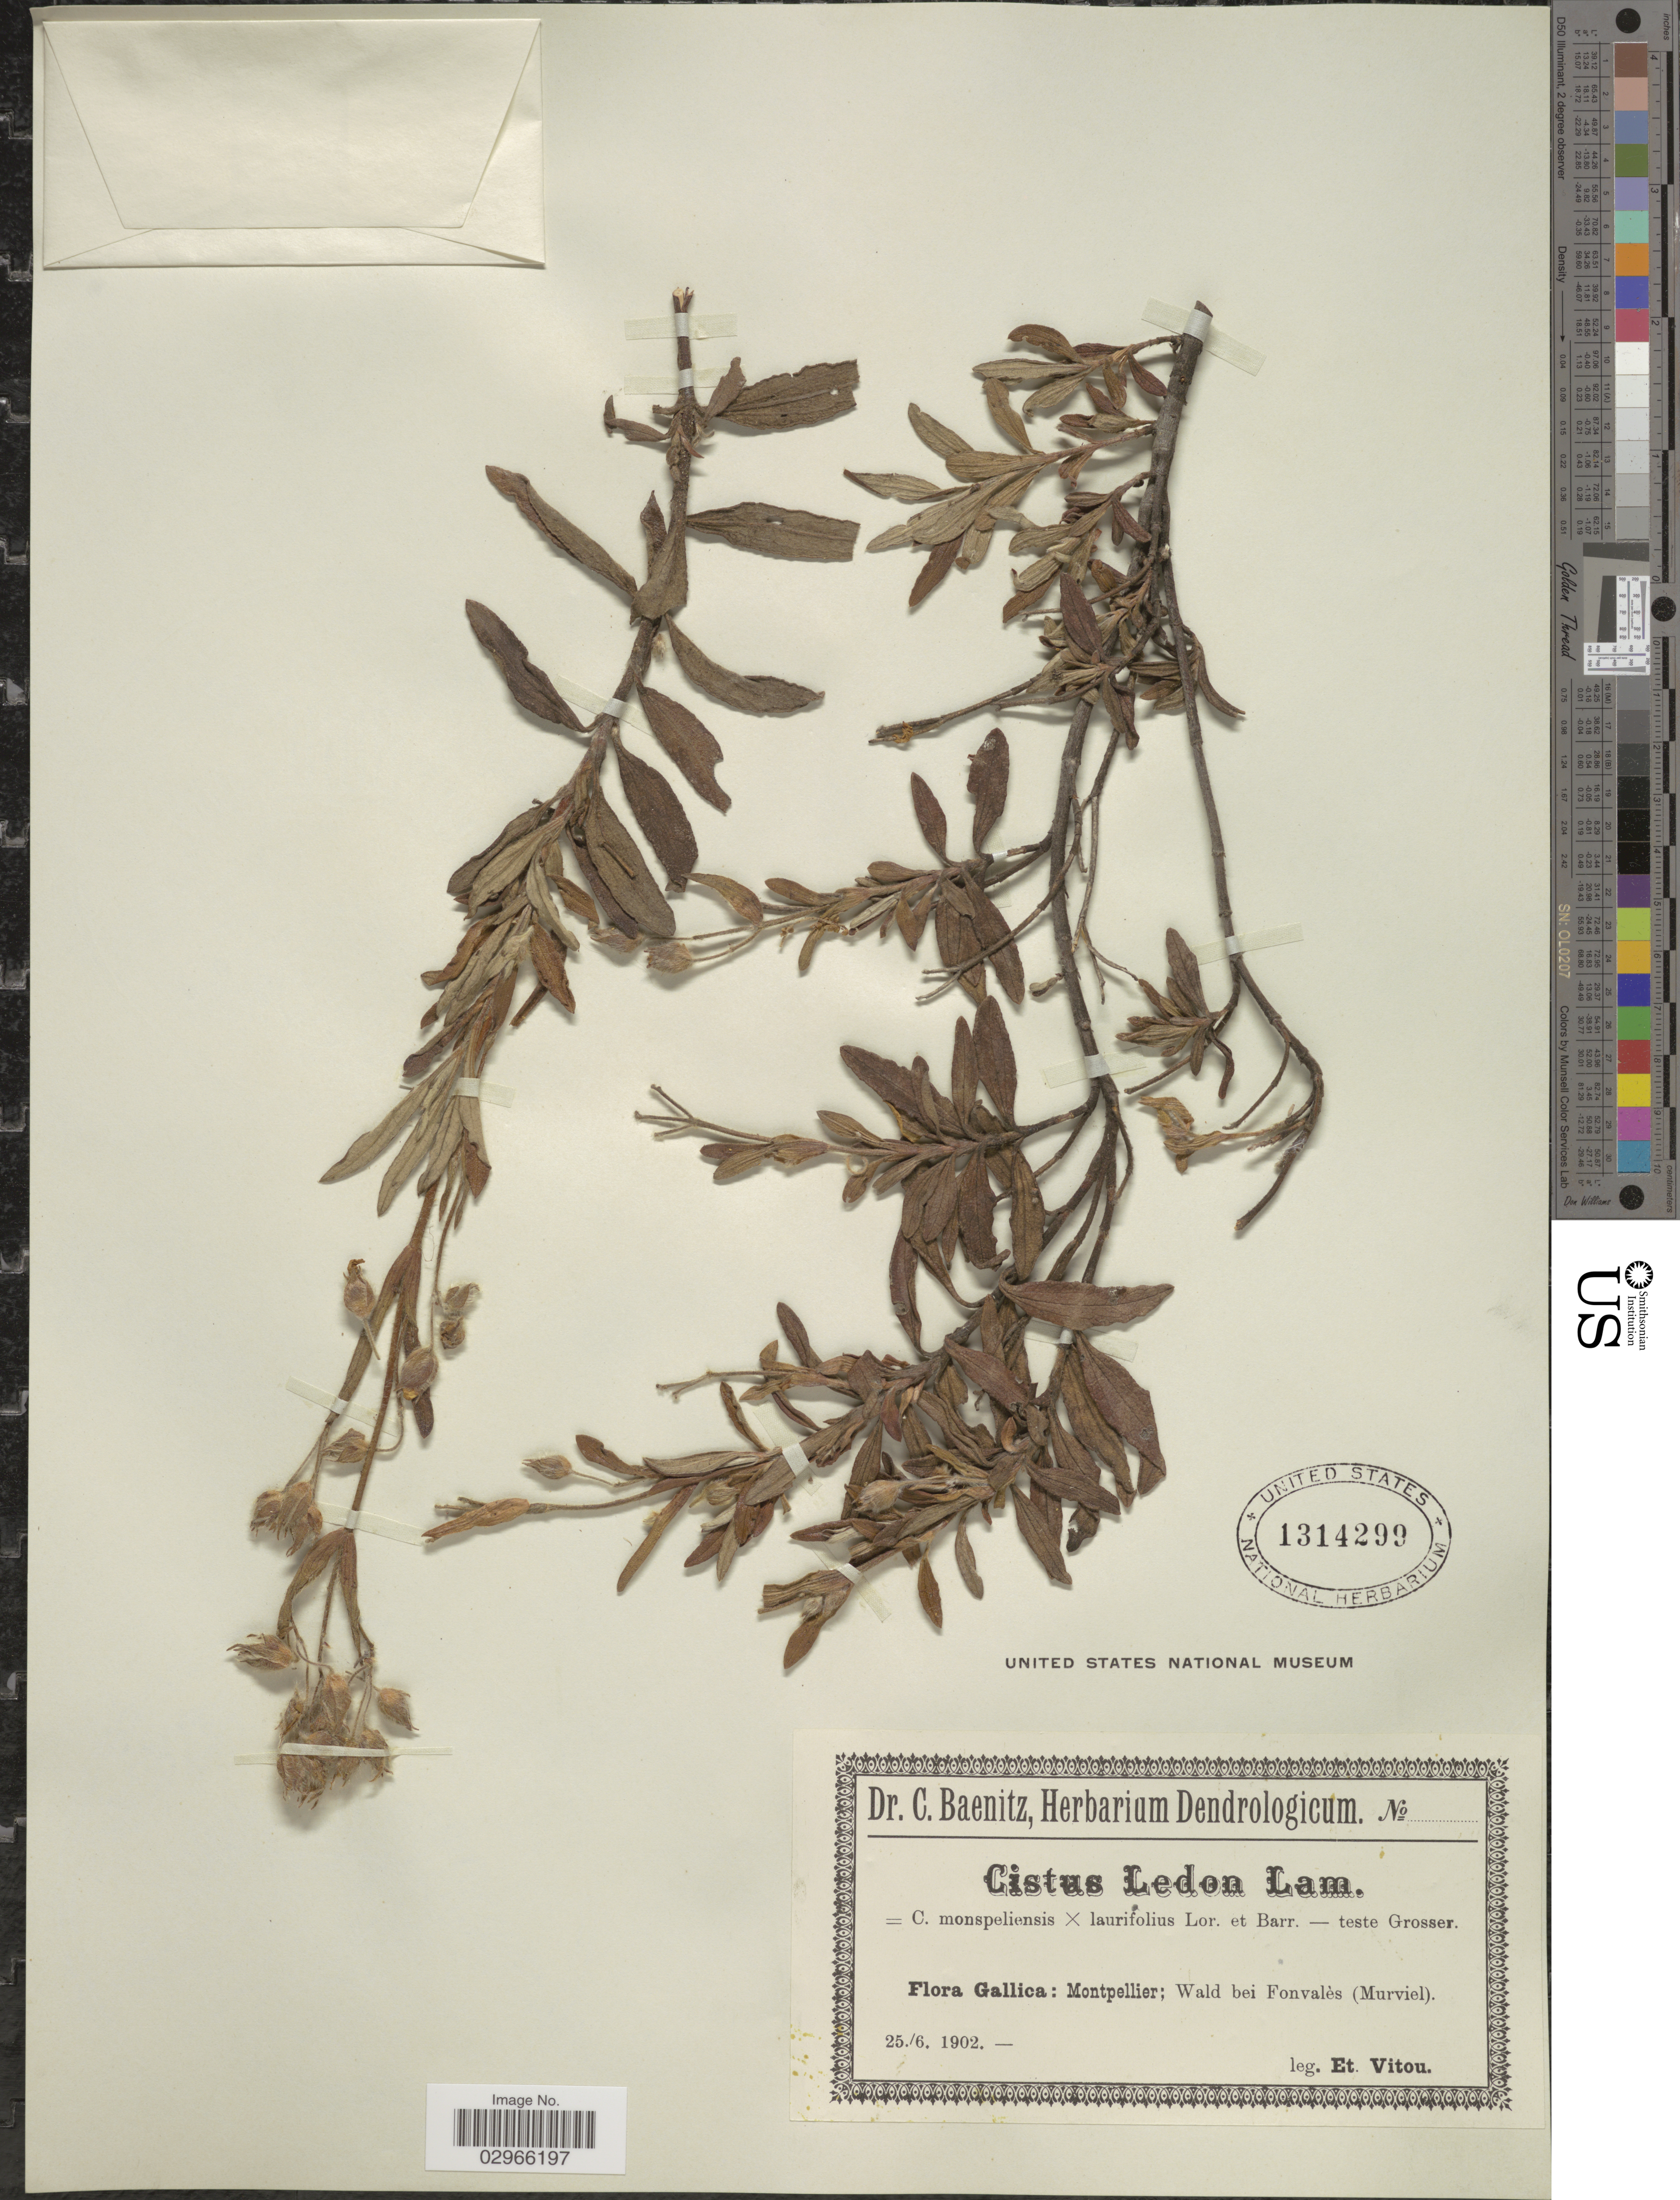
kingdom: Plantae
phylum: Tracheophyta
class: Magnoliopsida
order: Malvales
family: Cistaceae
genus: Cistus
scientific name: Cistus x ledon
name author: Lam.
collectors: E. Vitou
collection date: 1902-06-25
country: France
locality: Gallica: Montpellier; Wald bei Fonvalès (Murviel).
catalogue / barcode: US 1314299